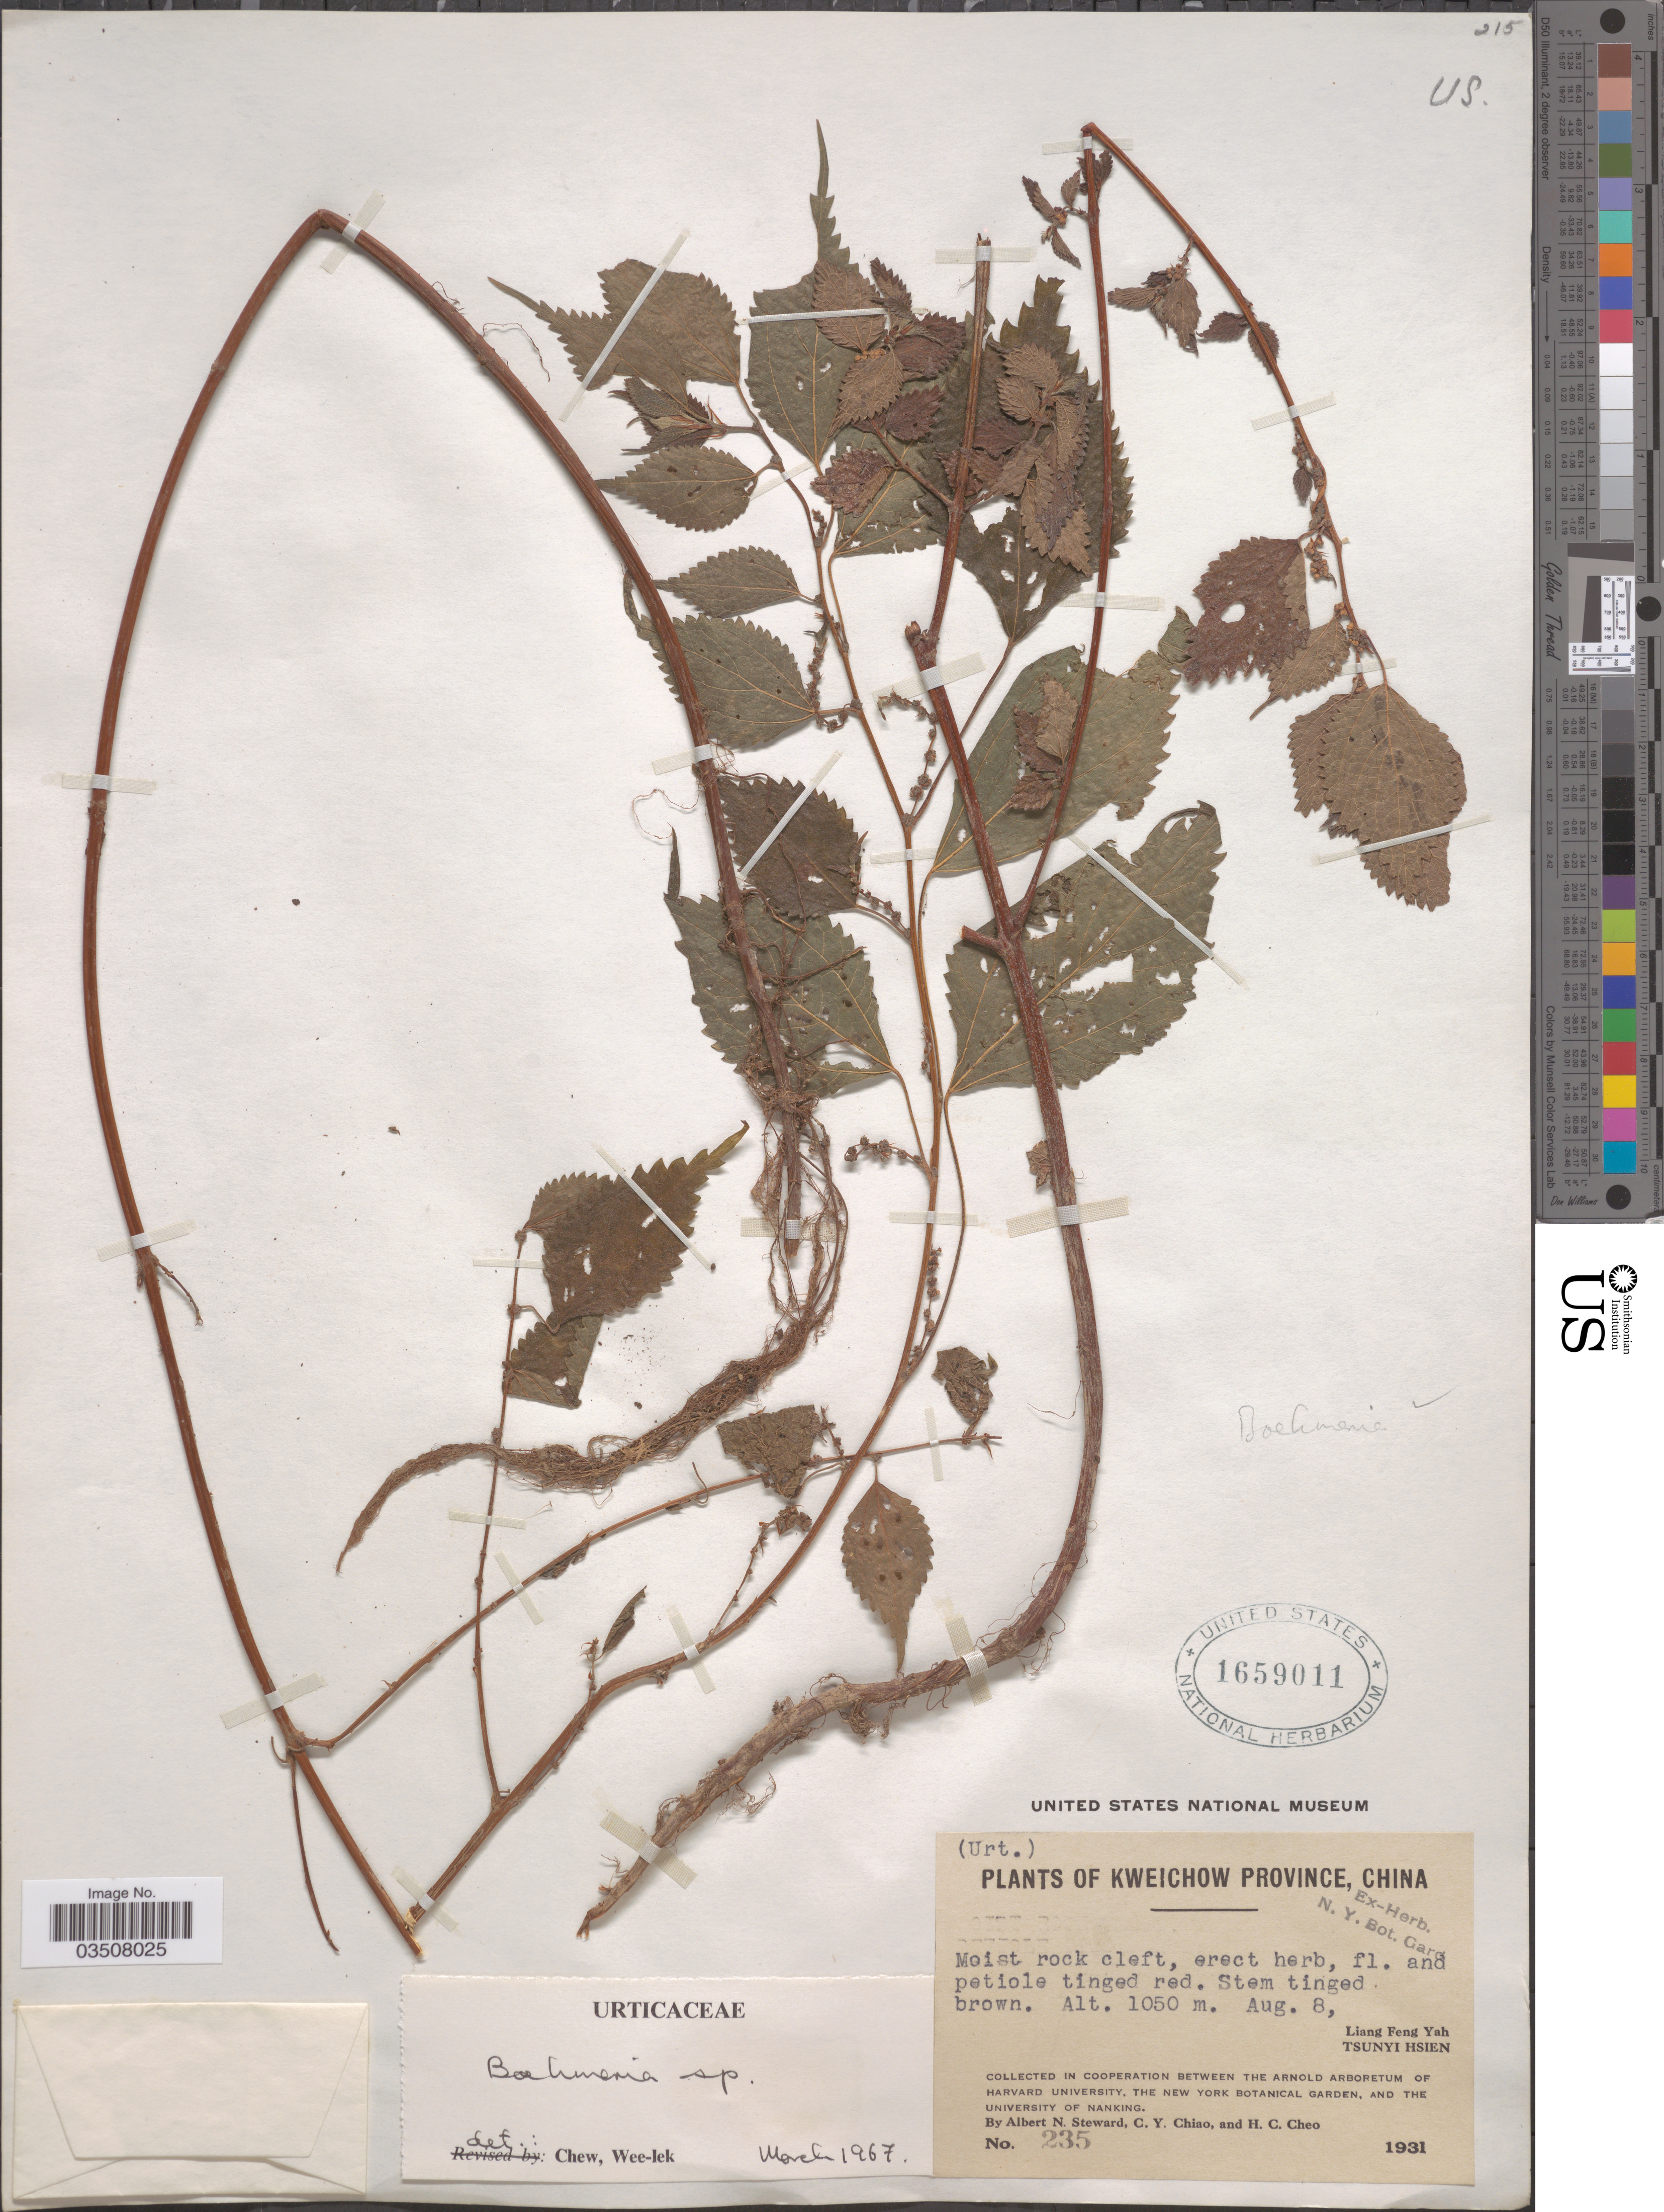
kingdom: Plantae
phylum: Tracheophyta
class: Magnoliopsida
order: Rosales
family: Urticaceae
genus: Boehmeria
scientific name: Boehmeria sp.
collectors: A. N. Steward, C. Y. Chiao & H. Cheo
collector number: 235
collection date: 1931-08-08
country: China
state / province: Guizhou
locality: Kweichow Province. Liang Feng Yah, Tsunyi Hsien.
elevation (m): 1050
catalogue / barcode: US 1659011